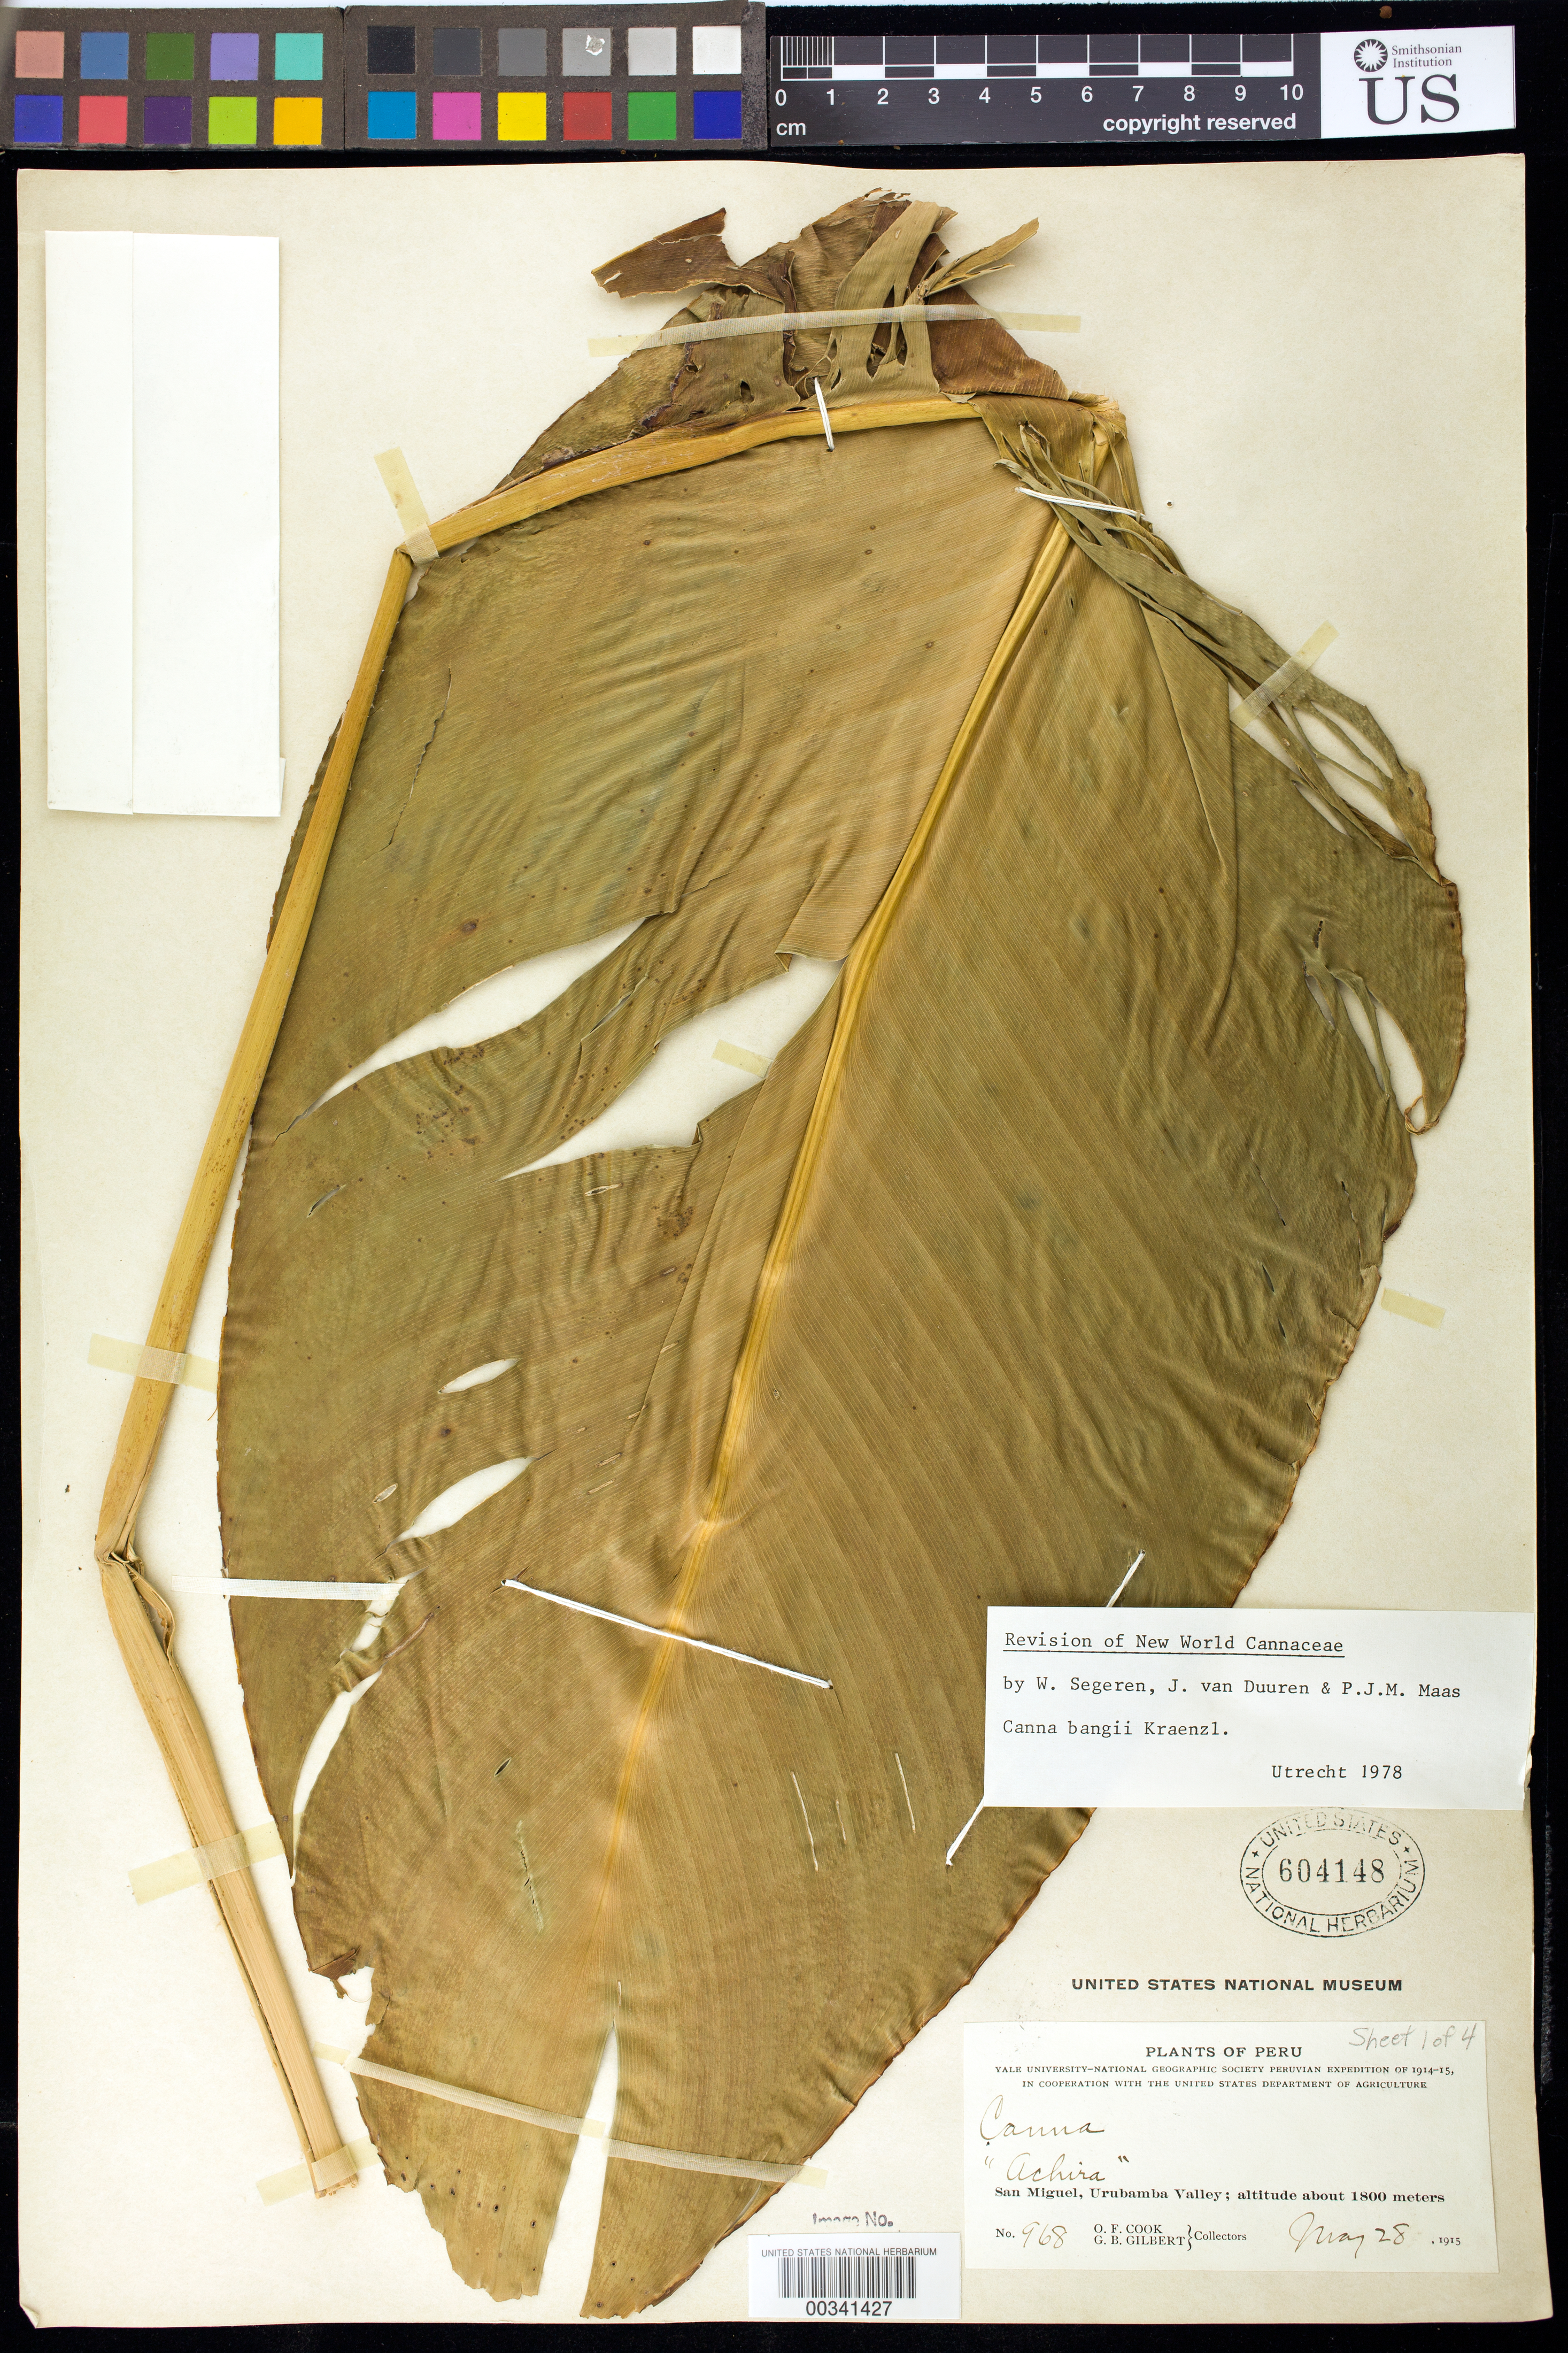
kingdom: Plantae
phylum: Tracheophyta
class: Liliopsida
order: Zingiberales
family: Cannaceae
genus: Canna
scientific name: Canna bangii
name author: Kraenzl. in Engl.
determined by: Segeren, W.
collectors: O. F. Cook & G. B. Gilbert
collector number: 968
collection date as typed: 28 May 1915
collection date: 1915-05-28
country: Peru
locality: San Miguel, Urubamba Valley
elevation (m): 1800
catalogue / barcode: US 604148